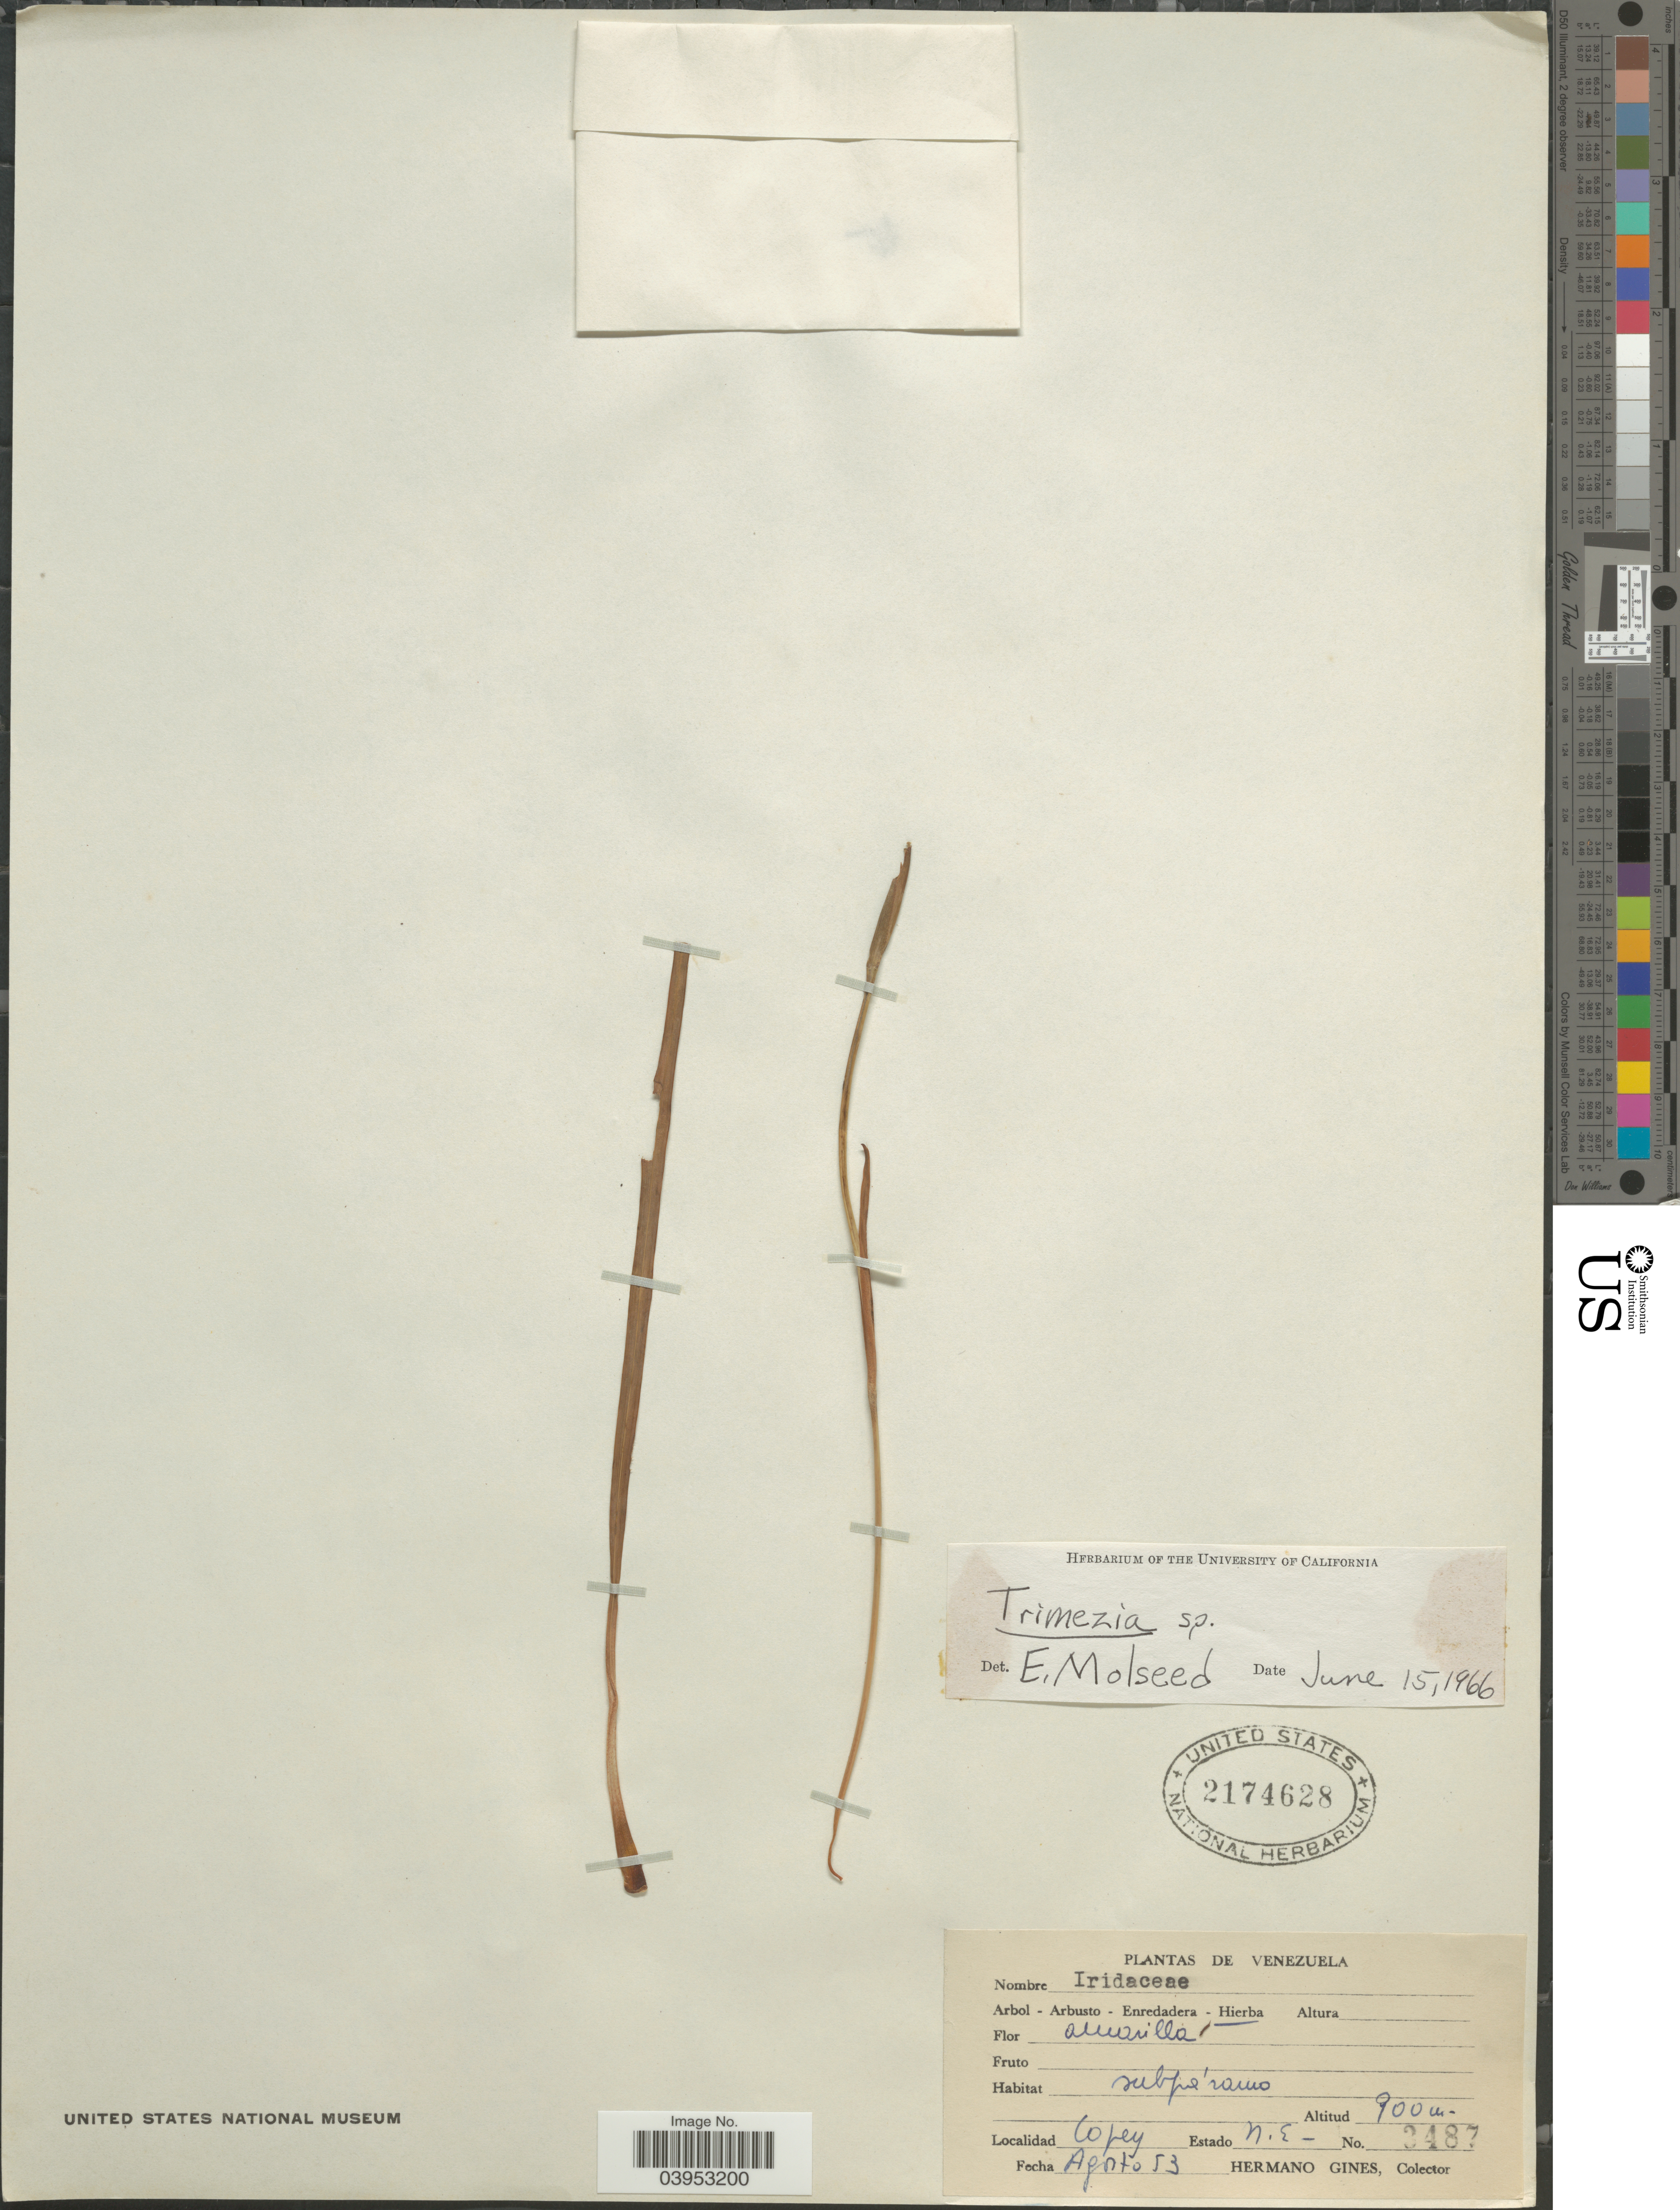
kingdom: Plantae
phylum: Tracheophyta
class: Liliopsida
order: Asparagales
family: Iridaceae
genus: Trimezia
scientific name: Trimezia sp.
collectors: Bro. Gines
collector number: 3487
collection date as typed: Transcribed d/m/y: /8/53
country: Venezuela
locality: Copey. Estado N.E.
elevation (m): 900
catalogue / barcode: US 2174628